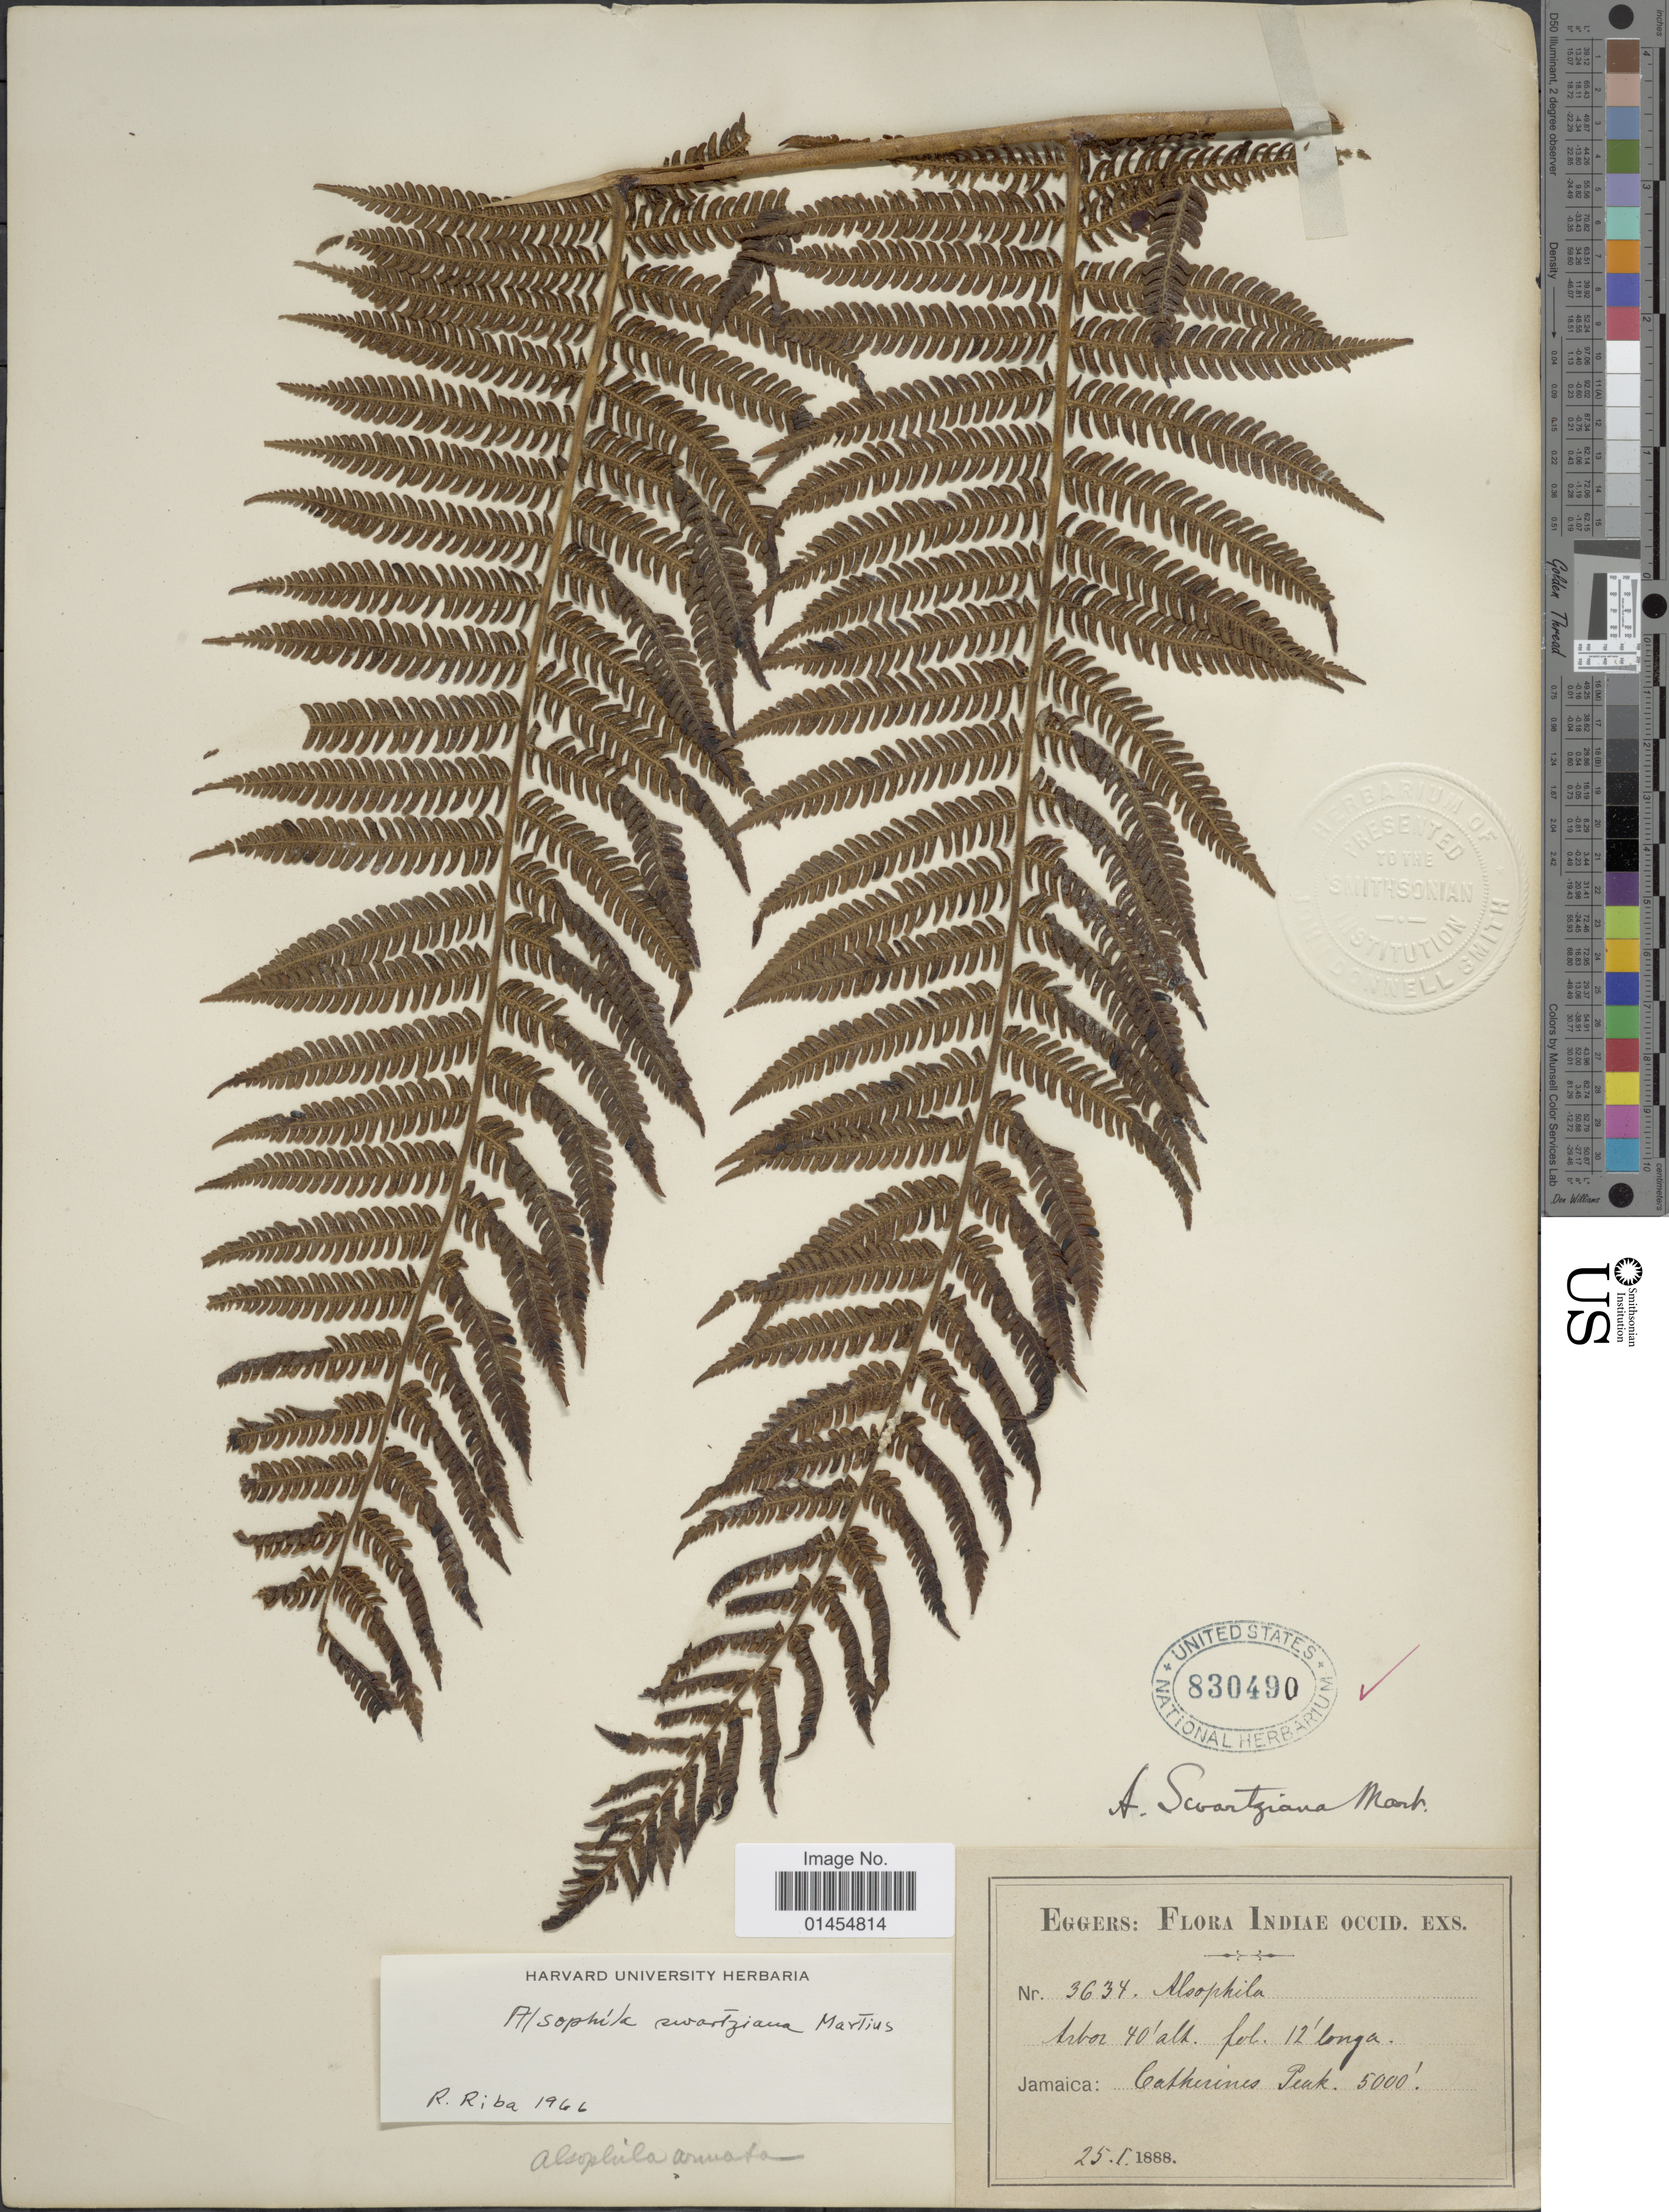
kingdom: Plantae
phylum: Tracheophyta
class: Polypodiopsida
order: Cyatheales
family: Cyatheaceae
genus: Alsophila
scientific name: Alsophila swartziana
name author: Mart.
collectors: -. Eggers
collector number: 3634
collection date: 1888-01-25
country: Jamaica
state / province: Saint Catherine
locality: Catherines Peak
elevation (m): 1524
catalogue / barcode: US 830490